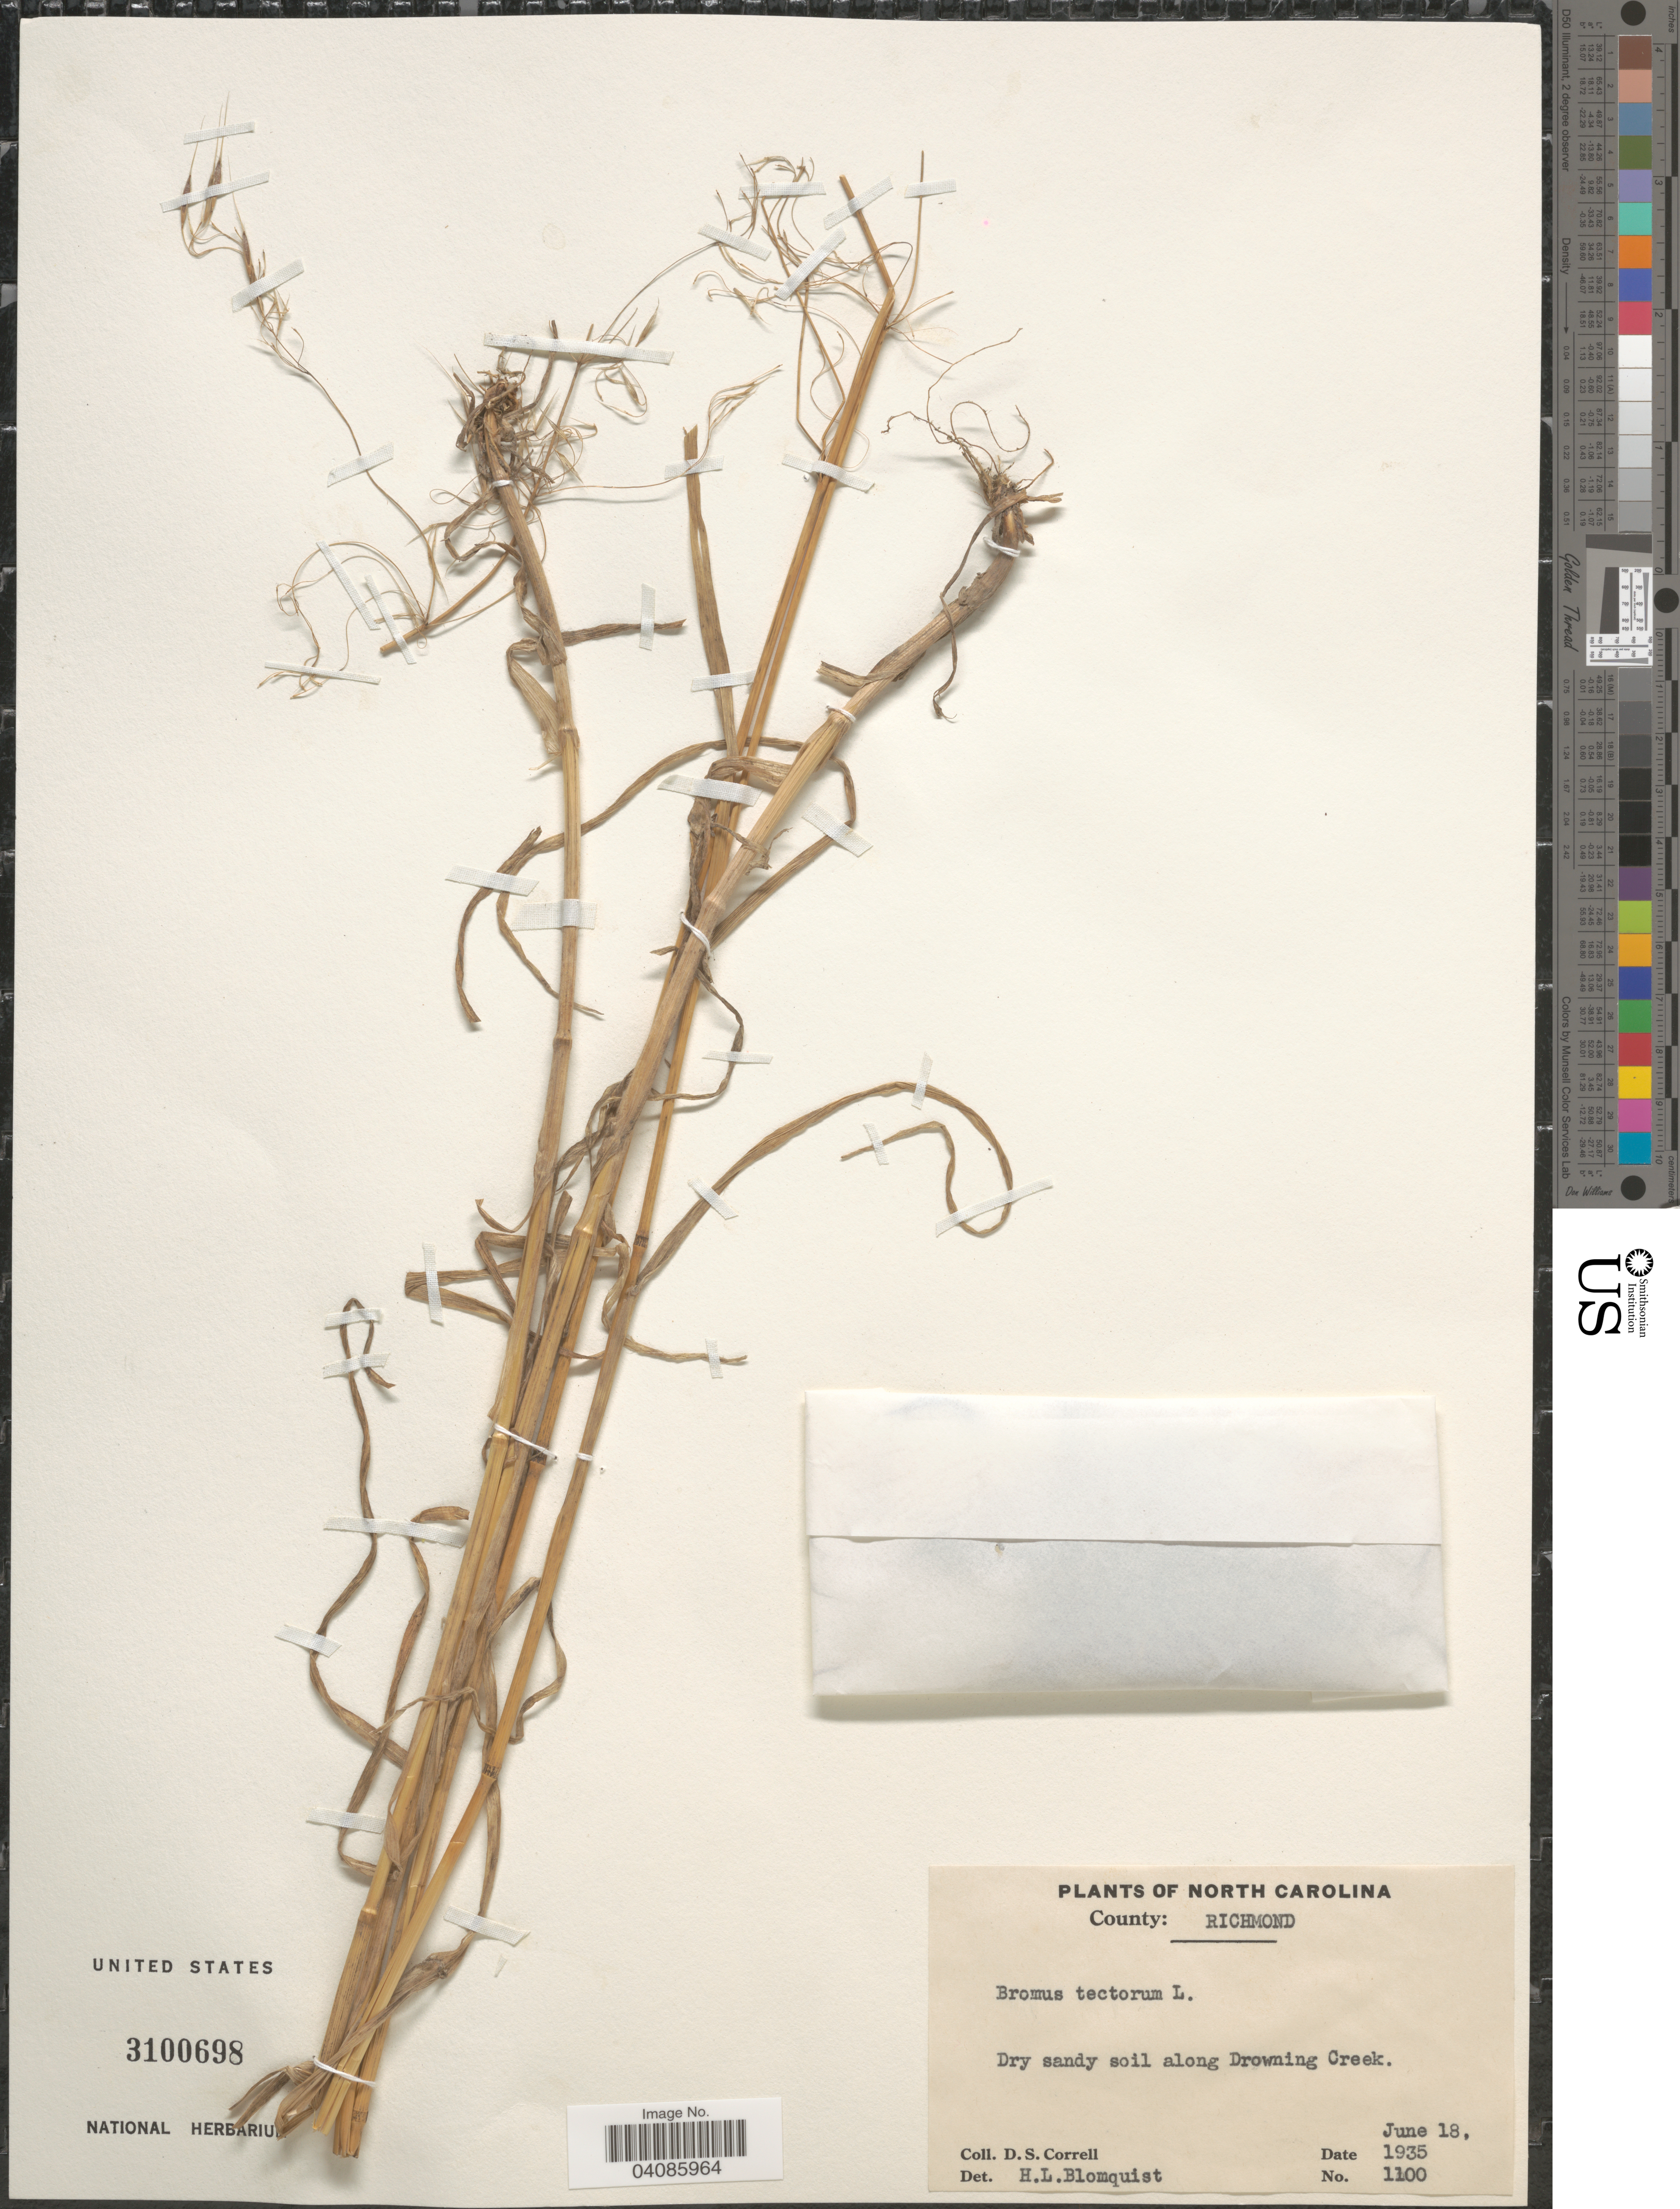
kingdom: Plantae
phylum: Tracheophyta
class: Liliopsida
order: Poales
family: Poaceae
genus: Bromus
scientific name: Bromus tectorum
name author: L.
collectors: D. S. Correll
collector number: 1100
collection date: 1935-06-18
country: United States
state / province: North Carolina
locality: County: Richmond. Dry sandy soil along Drowning Creek.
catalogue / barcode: US 3100698